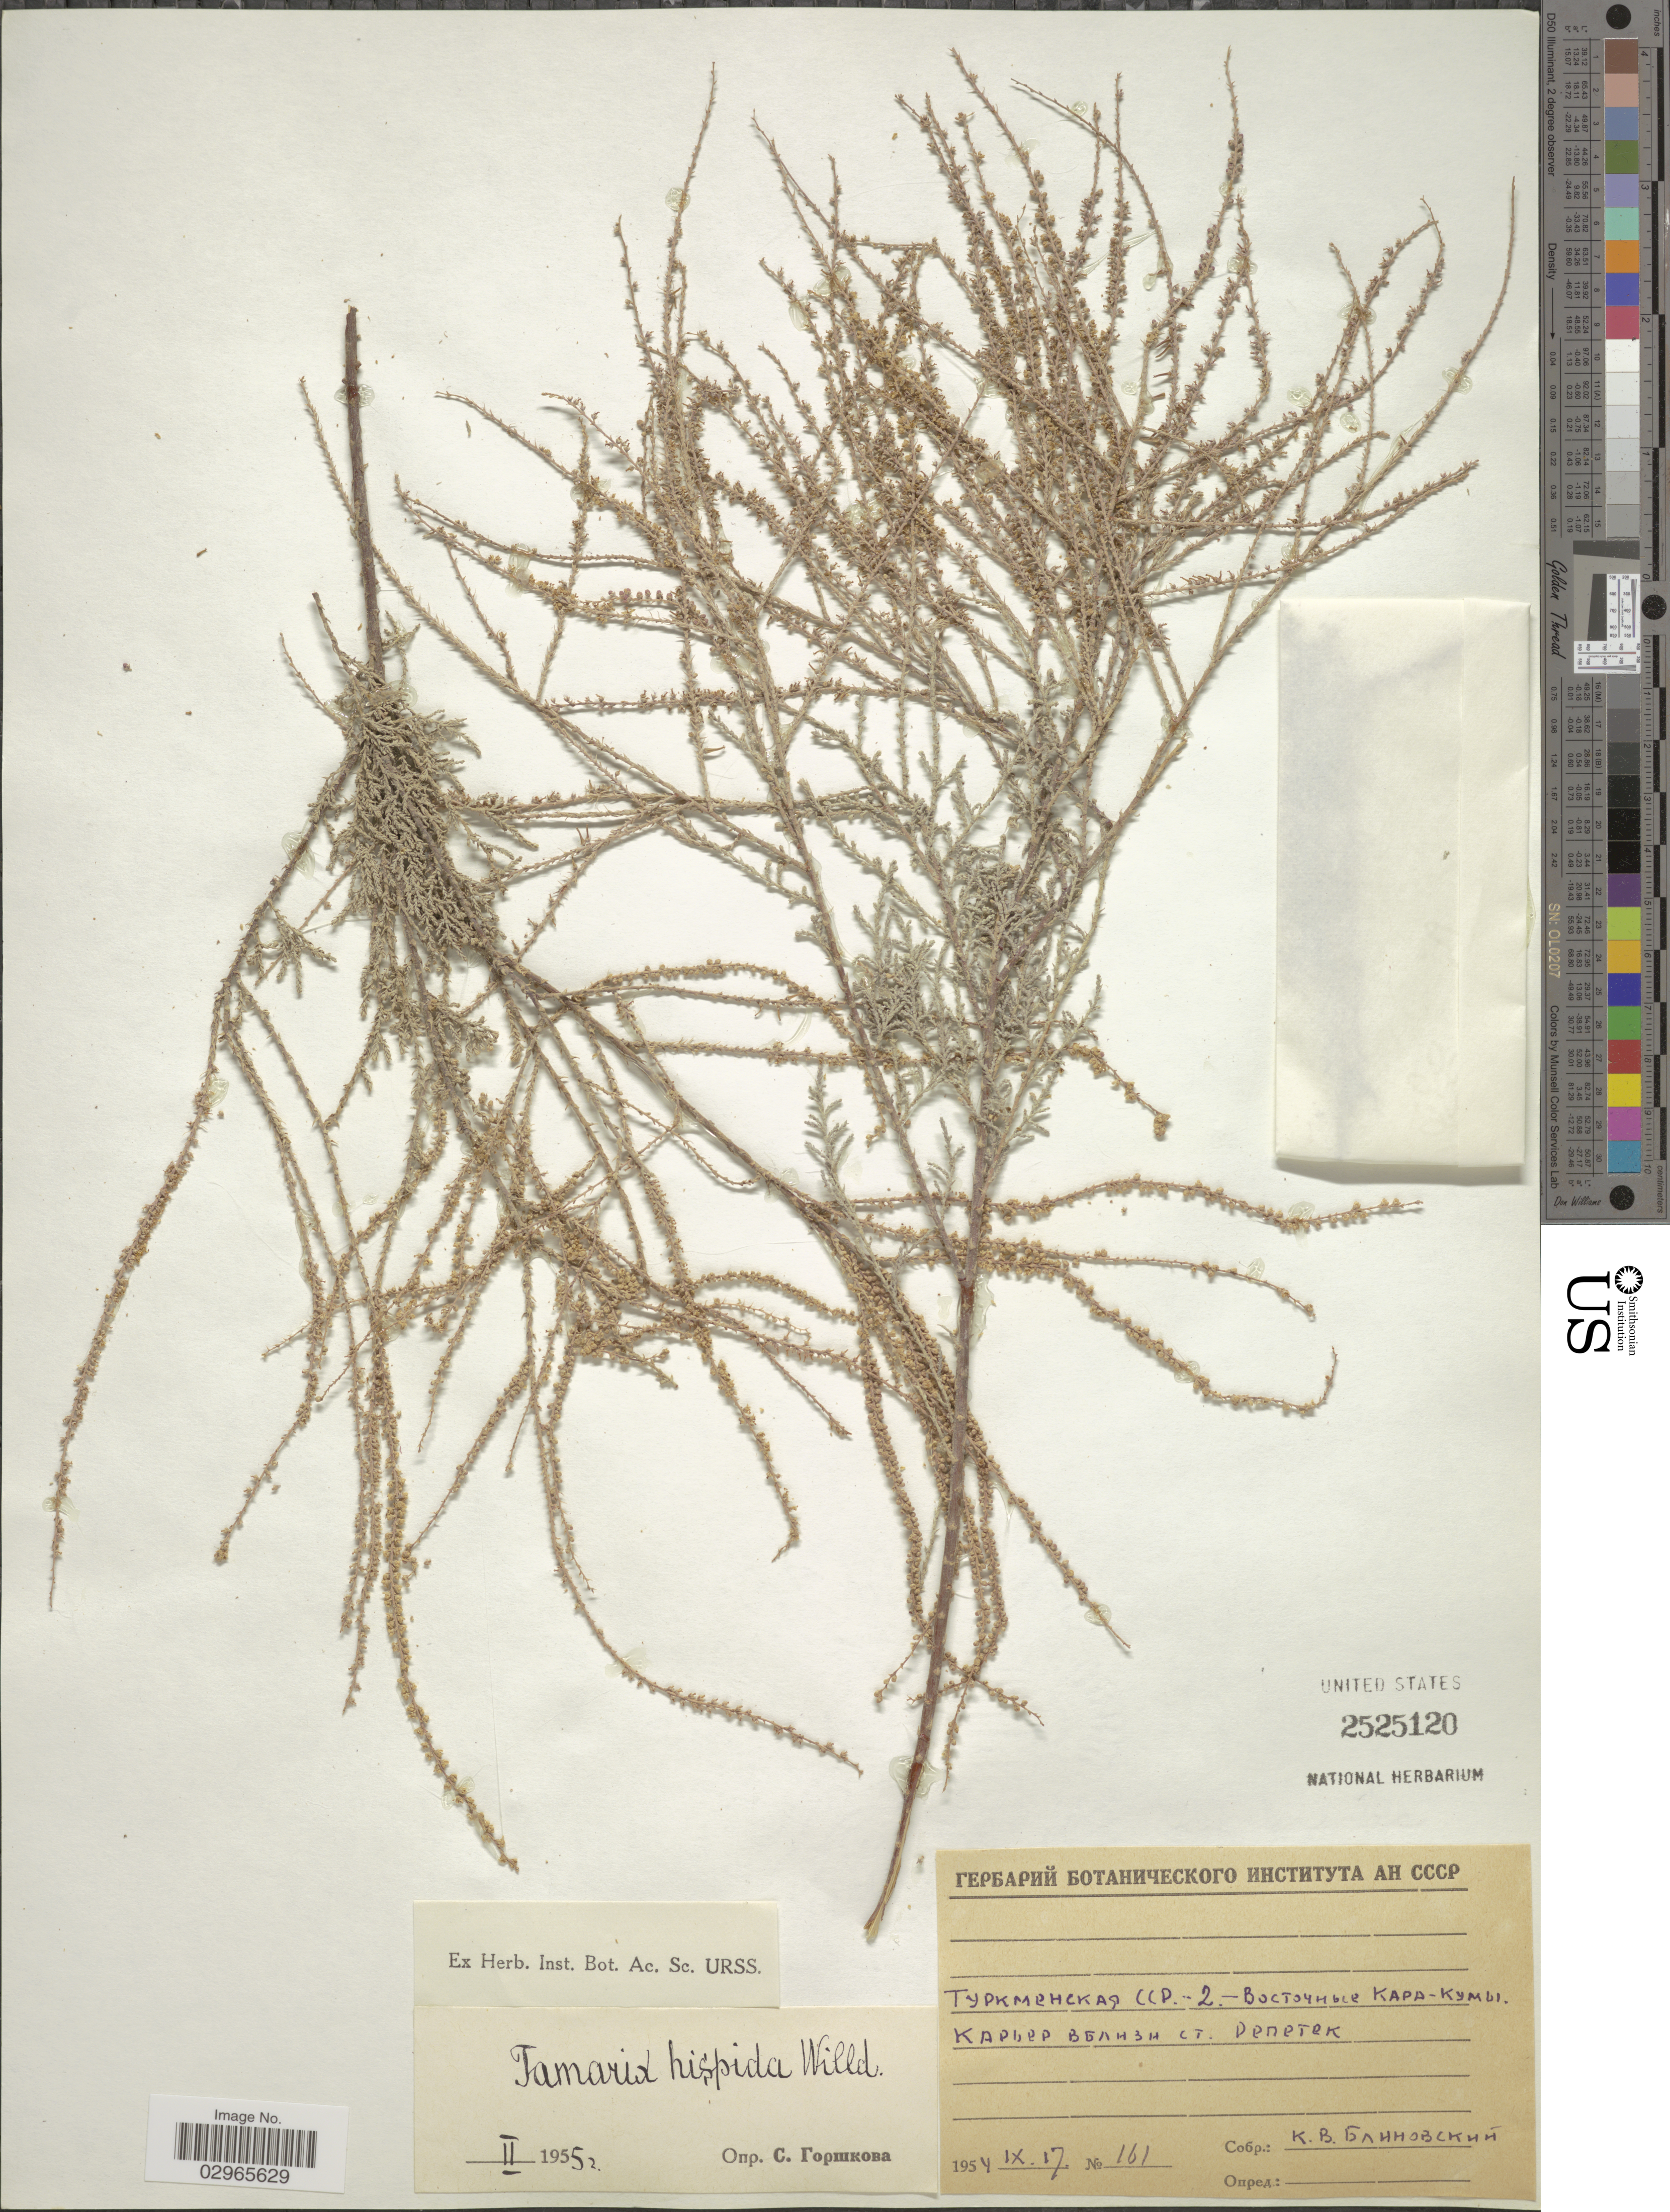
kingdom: Plantae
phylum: Tracheophyta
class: Magnoliopsida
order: Caryophyllales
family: Tamaricaceae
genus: Tamarix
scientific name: Tamarix hispida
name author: Willd.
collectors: K. Blinovsky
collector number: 161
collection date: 1954-09-17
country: Turkmenistan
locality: Karakum Desert, near Repetek Station.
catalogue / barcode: US 2525120